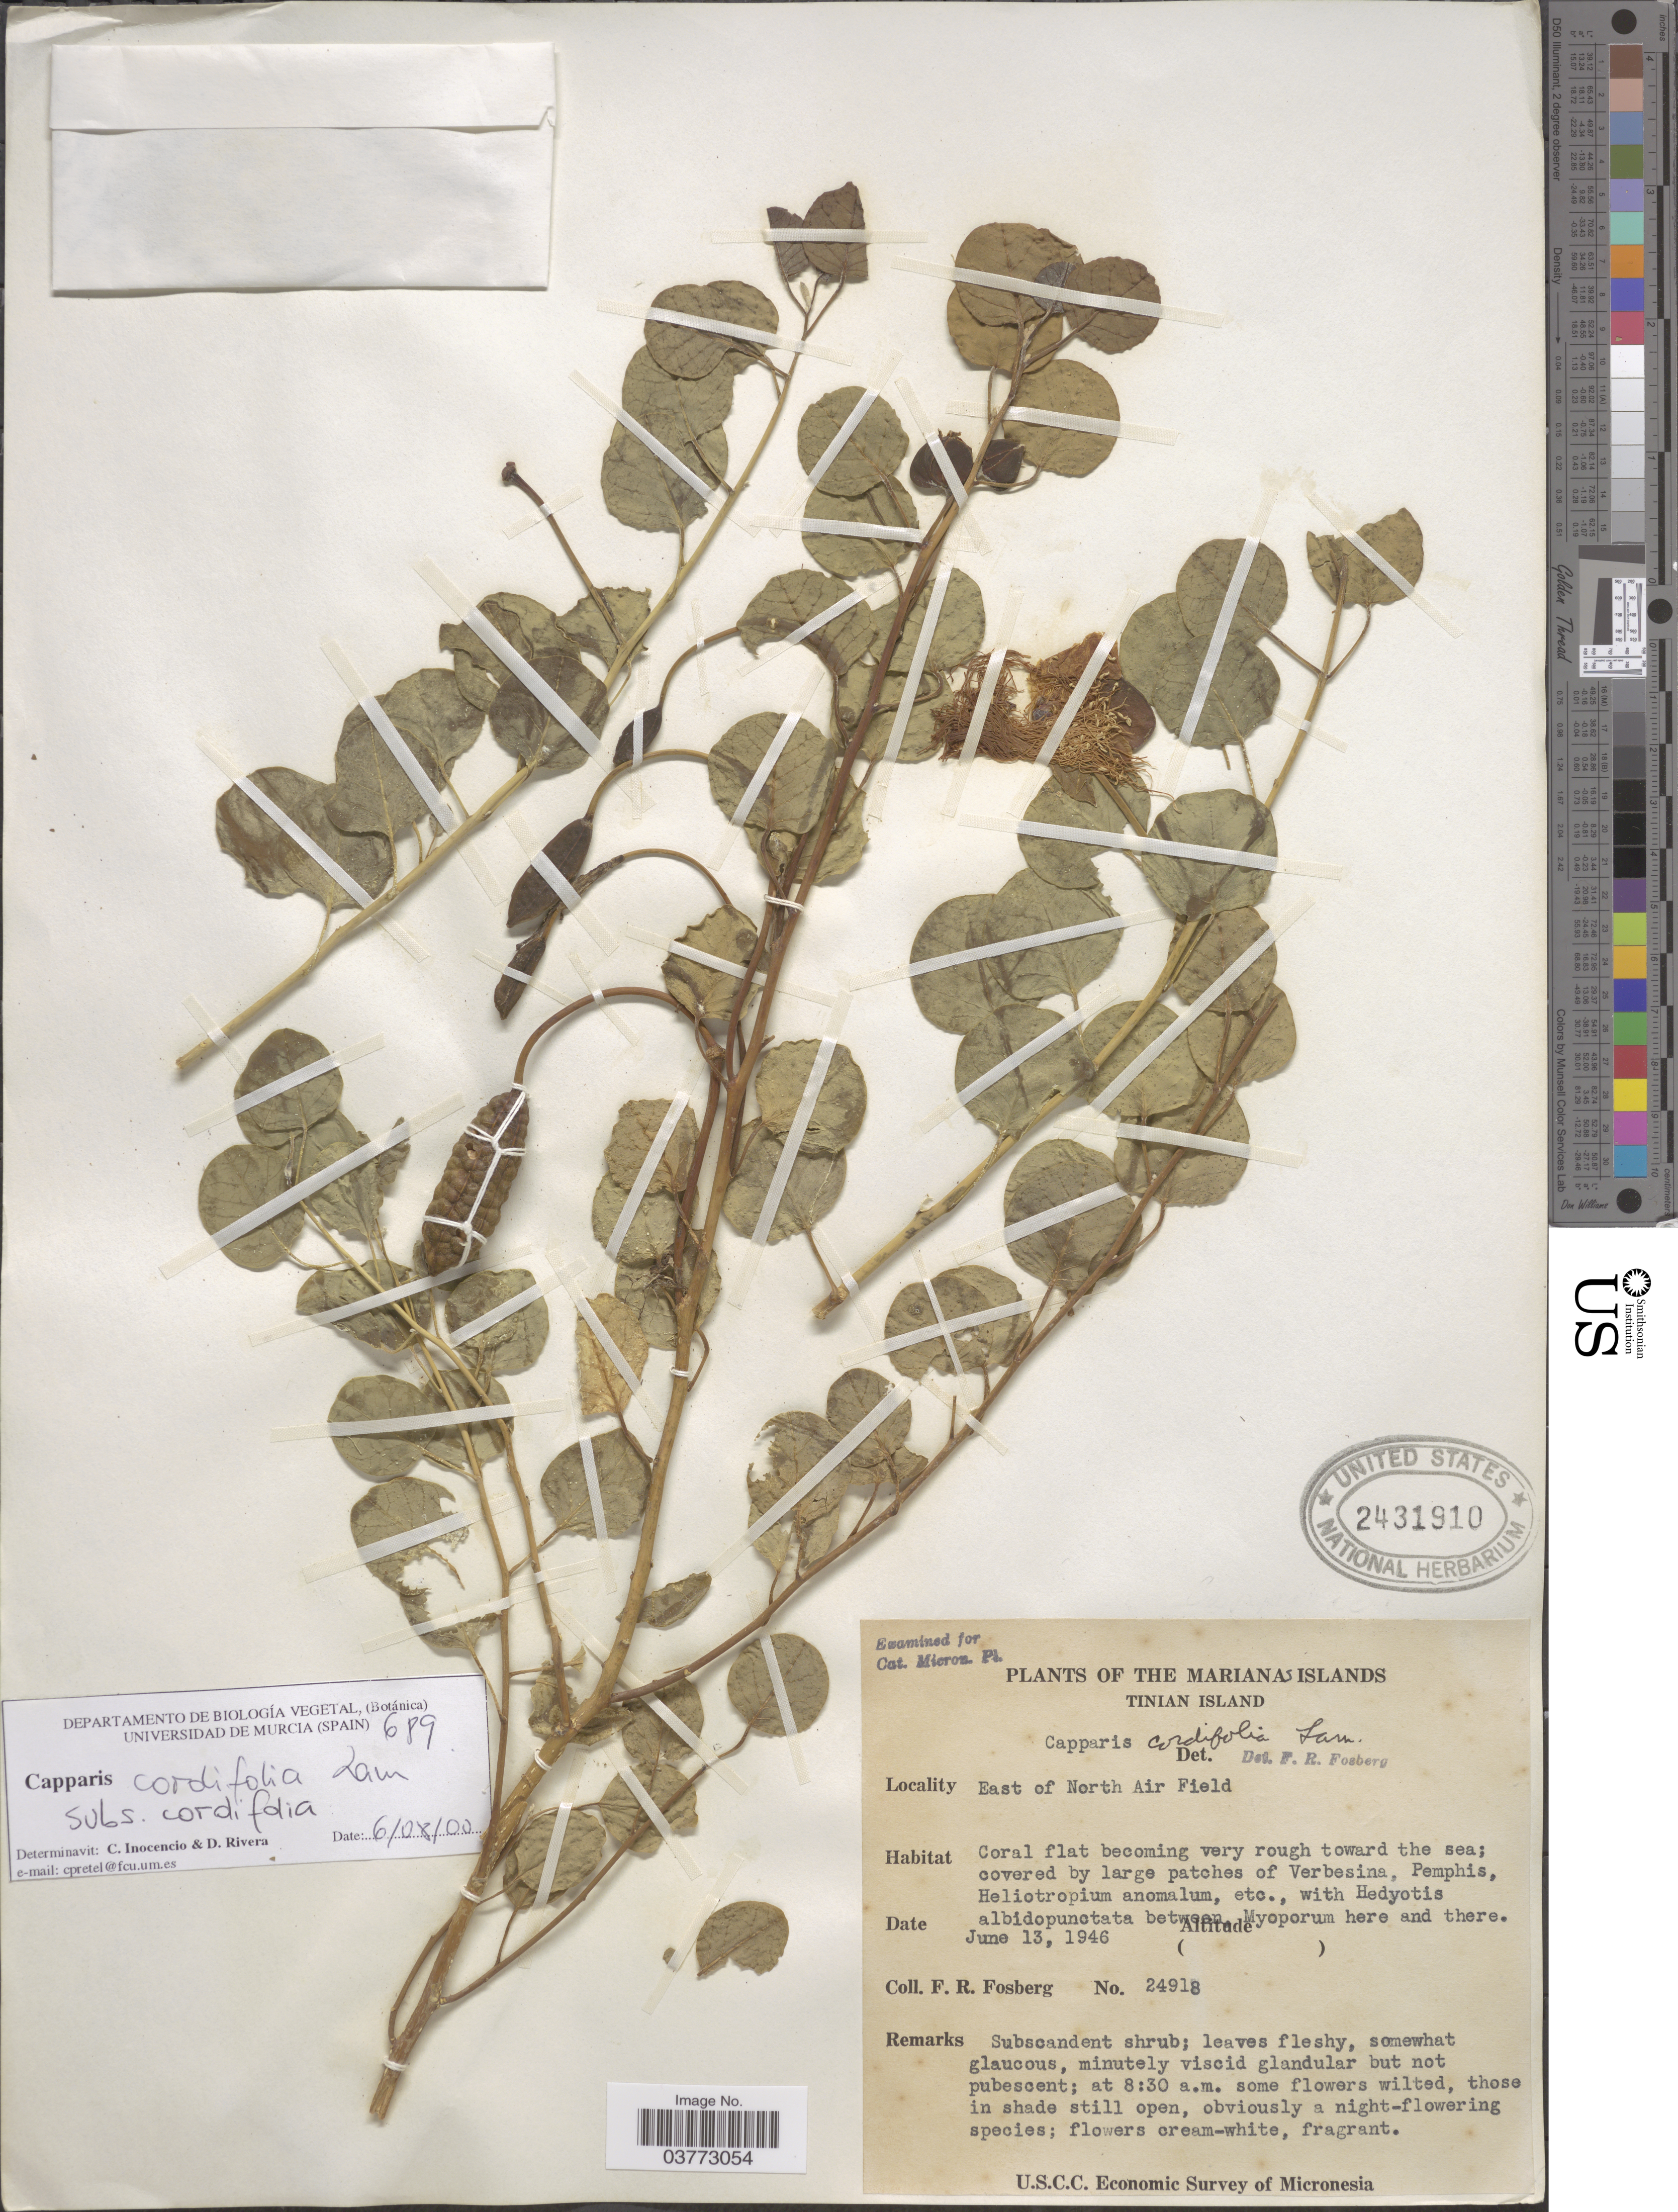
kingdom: Plantae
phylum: Tracheophyta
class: Magnoliopsida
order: Brassicales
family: Capparaceae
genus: Capparis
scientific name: Capparis spinosa subsp. cordifolia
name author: (Lam.) Fici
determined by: Wagner, W. L., (BOT), Smithsonian Institution - National Museum of Natural History (UNITED STATES)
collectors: F. R. Fosberg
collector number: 24918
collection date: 1946-06-13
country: Northern Mariana Islands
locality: The Marianas Islands. Tinian Island. East of North Air Field.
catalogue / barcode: US 2431910